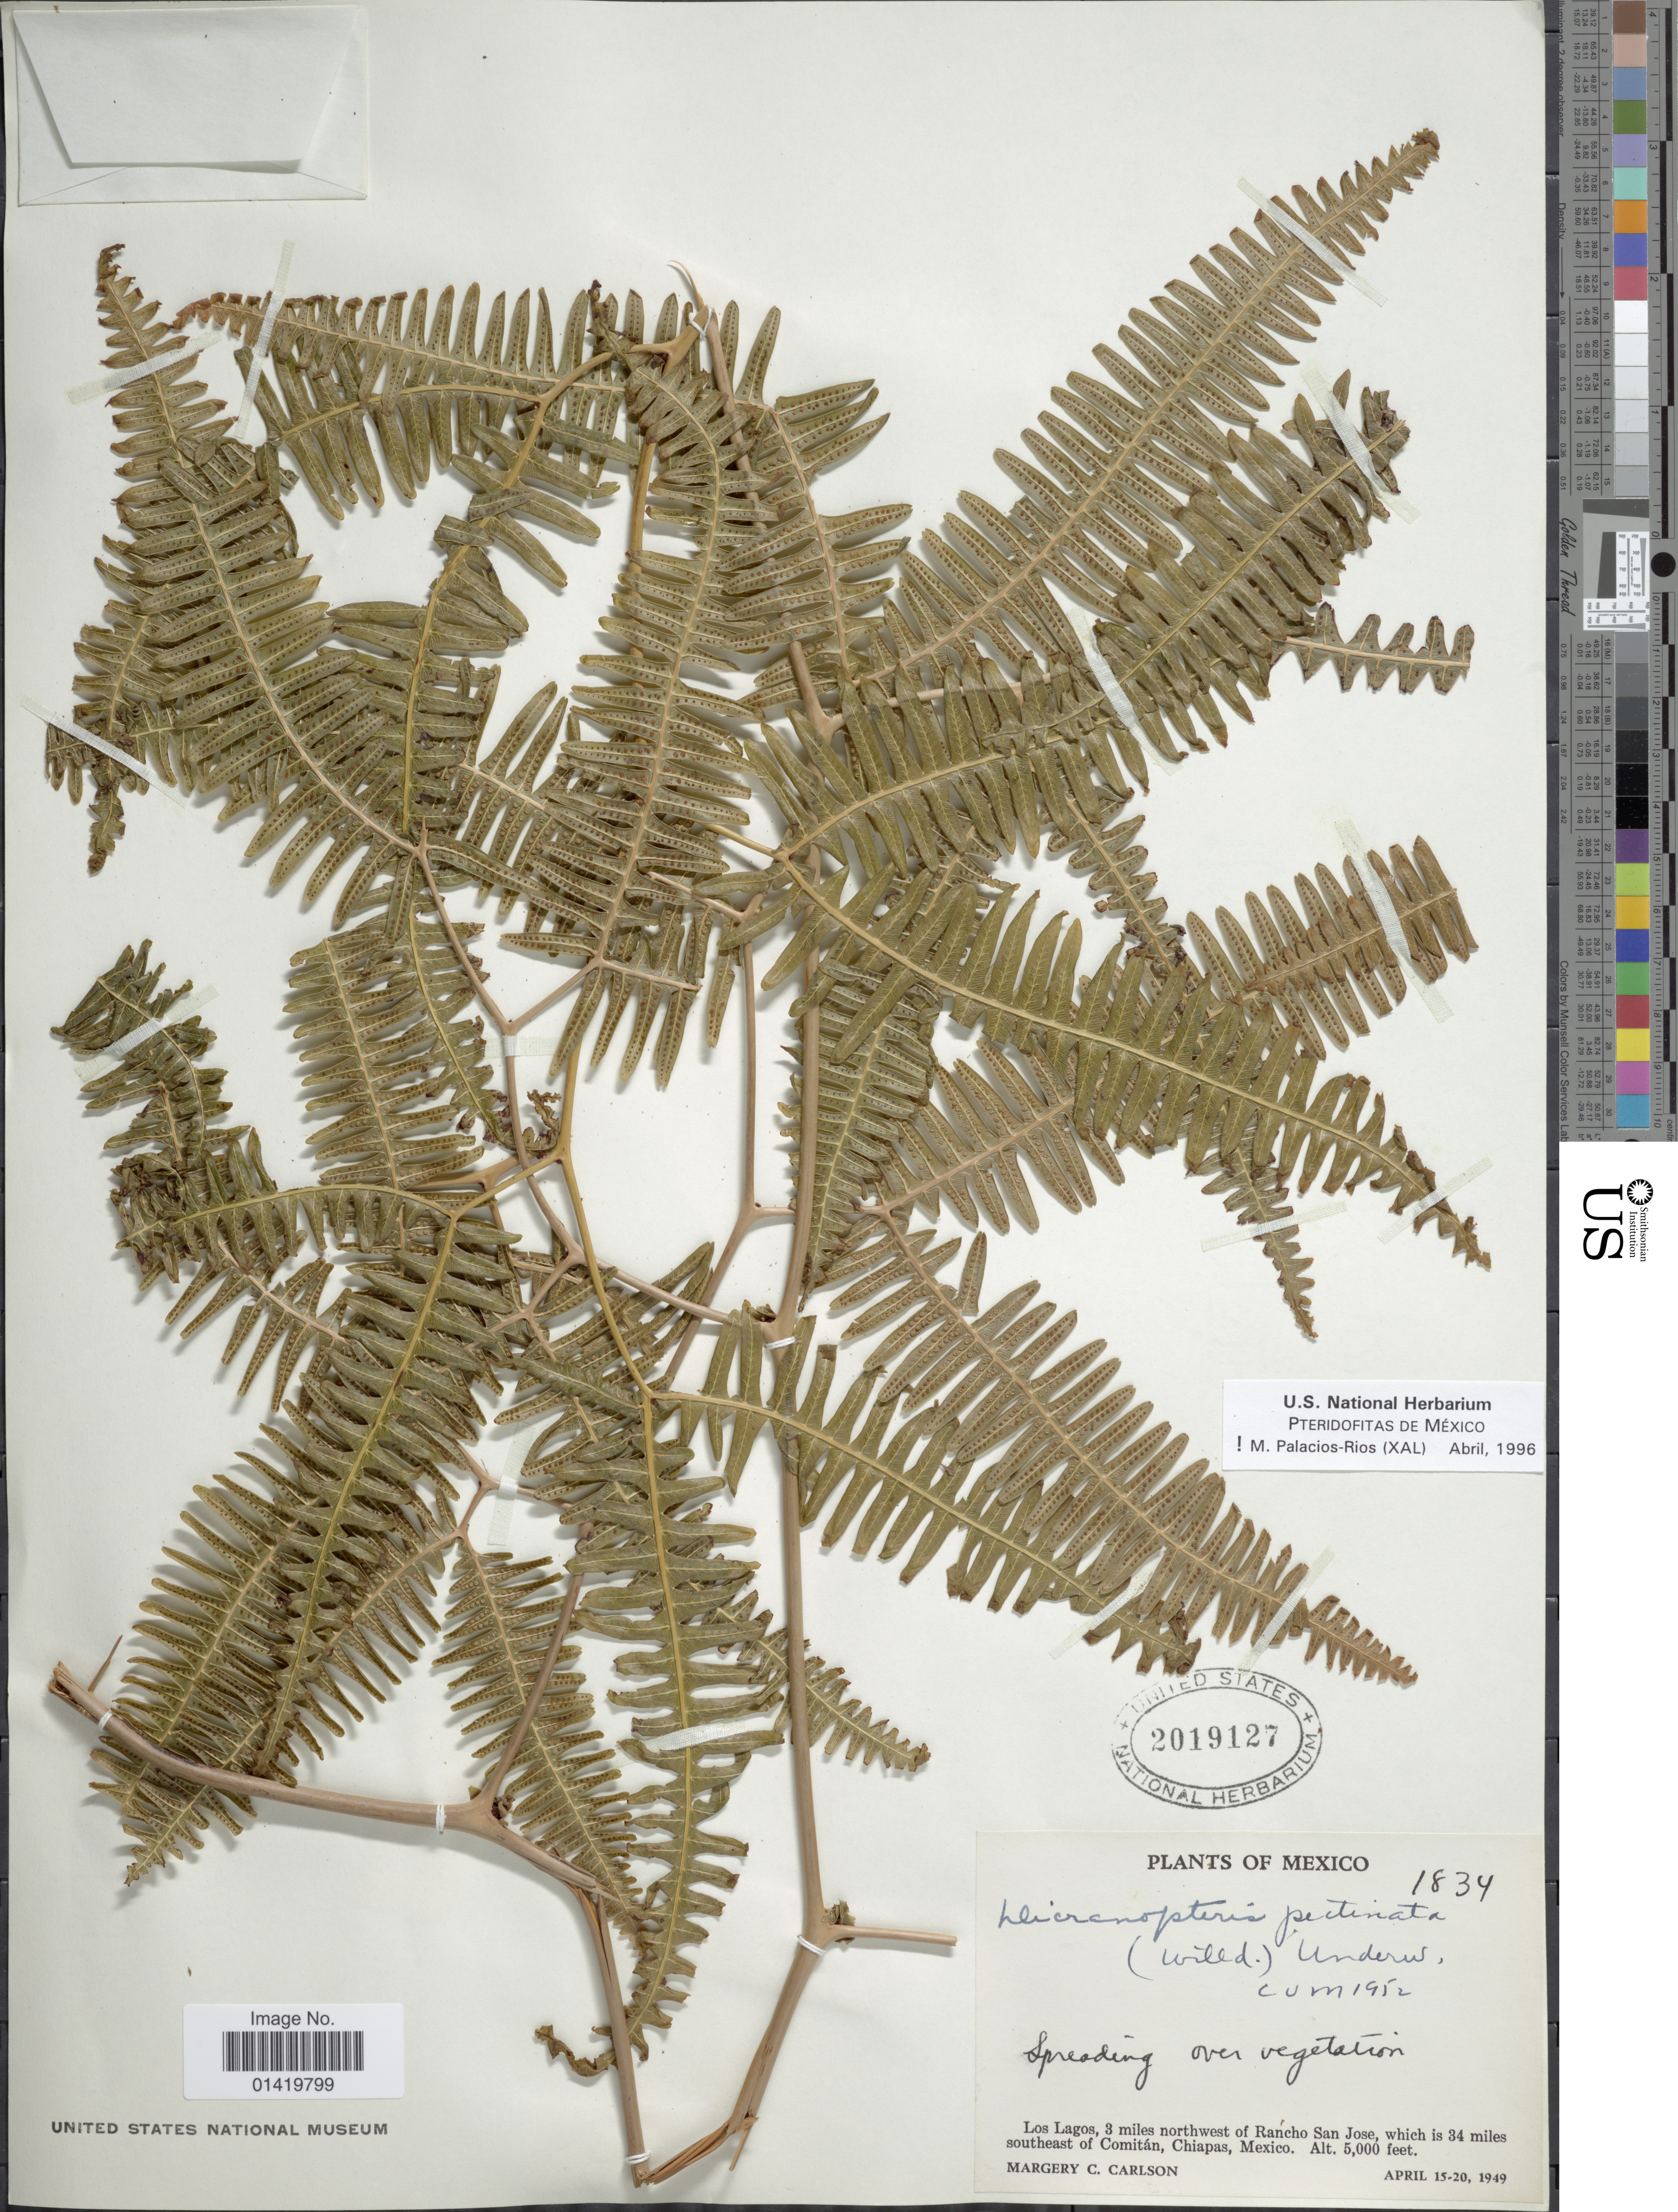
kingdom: Plantae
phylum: Tracheophyta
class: Polypodiopsida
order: Gleicheniales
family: Gleicheniaceae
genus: Gleichenella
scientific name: Gleichenella pectinata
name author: (Willd.) Ching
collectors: M. C. Carlson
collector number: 1834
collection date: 1949-04-15/1949-04-20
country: Mexico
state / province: Chiapas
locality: Los Lagos, 3 miles northwest of Rancho San Jose, which is 34 miles southeast of Comitán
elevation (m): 1524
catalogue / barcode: US 2019127